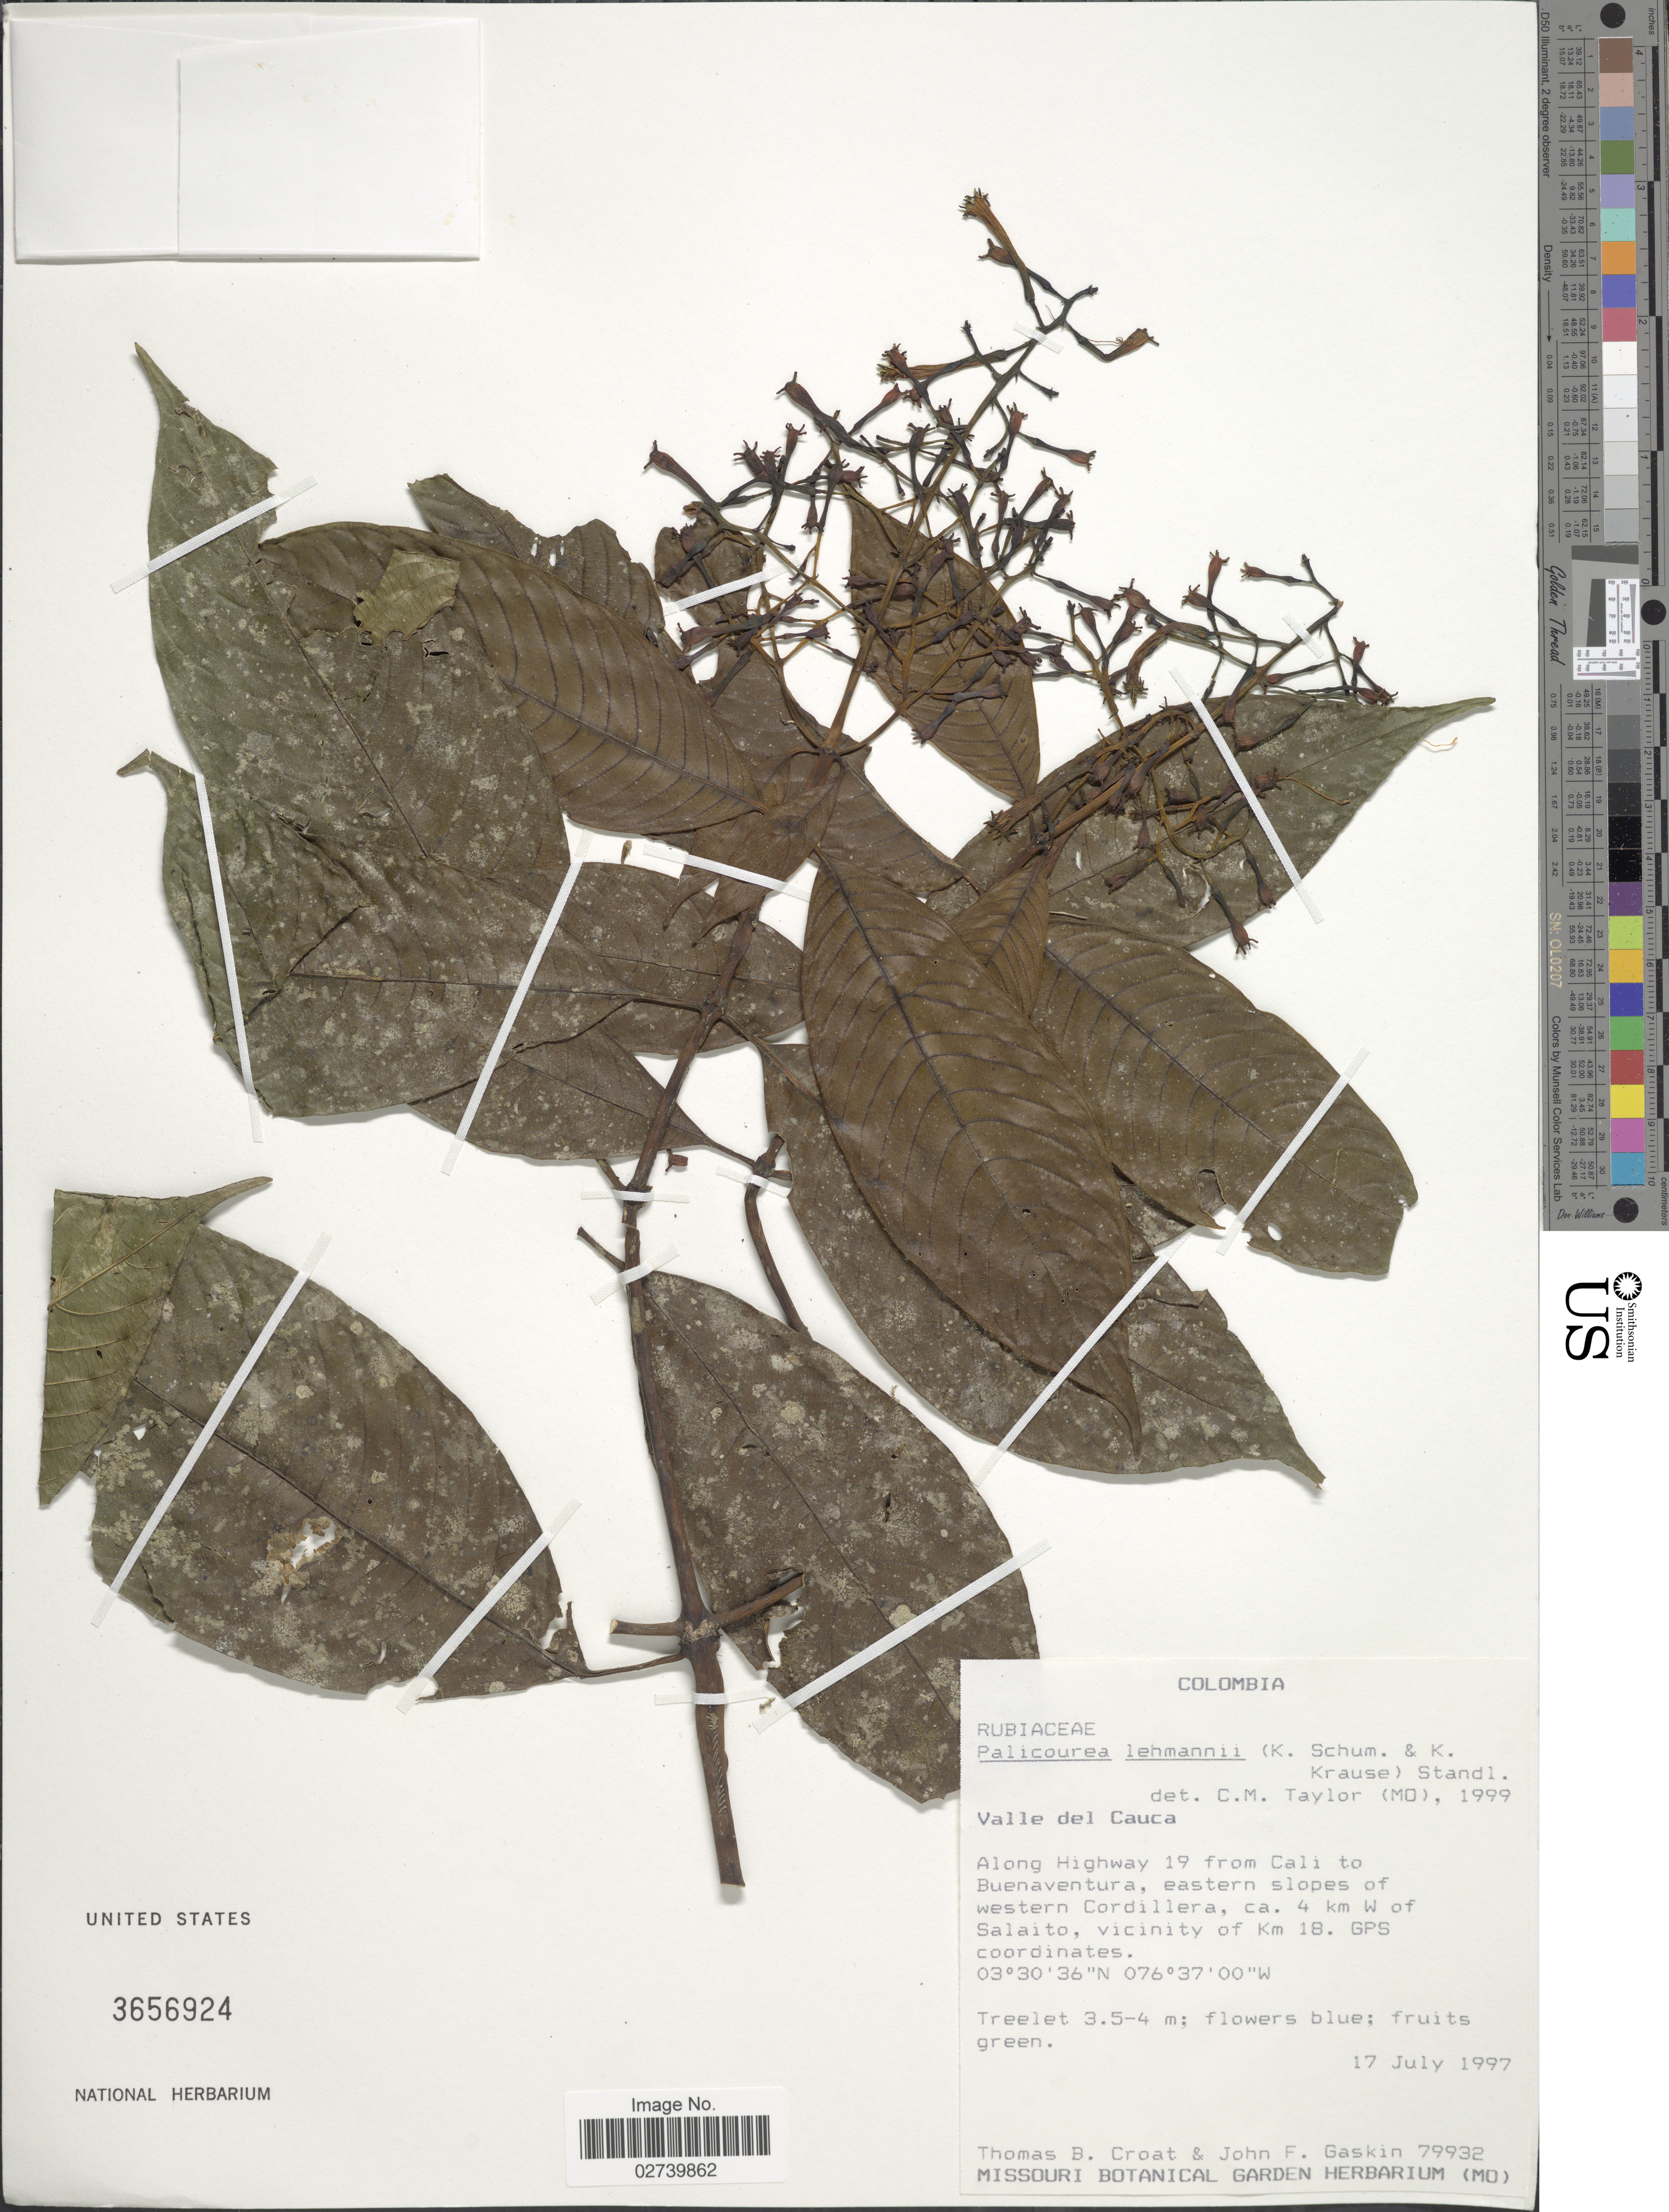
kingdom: Plantae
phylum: Tracheophyta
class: Magnoliopsida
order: Gentianales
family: Rubiaceae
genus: Palicourea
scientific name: Palicourea lehmannii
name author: (K. Schum. & K. Krause) Standl.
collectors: T. B. Croat & J. F. Gaskin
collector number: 79932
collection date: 1997-07-17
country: Colombia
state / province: Valle del Cauca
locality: Along Highway 19 from Cali to Buenaventura, eastern slopes of western Cordillera, ca. 4 km W of Salaito, vicinity of Km 18.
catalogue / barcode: US 3656924